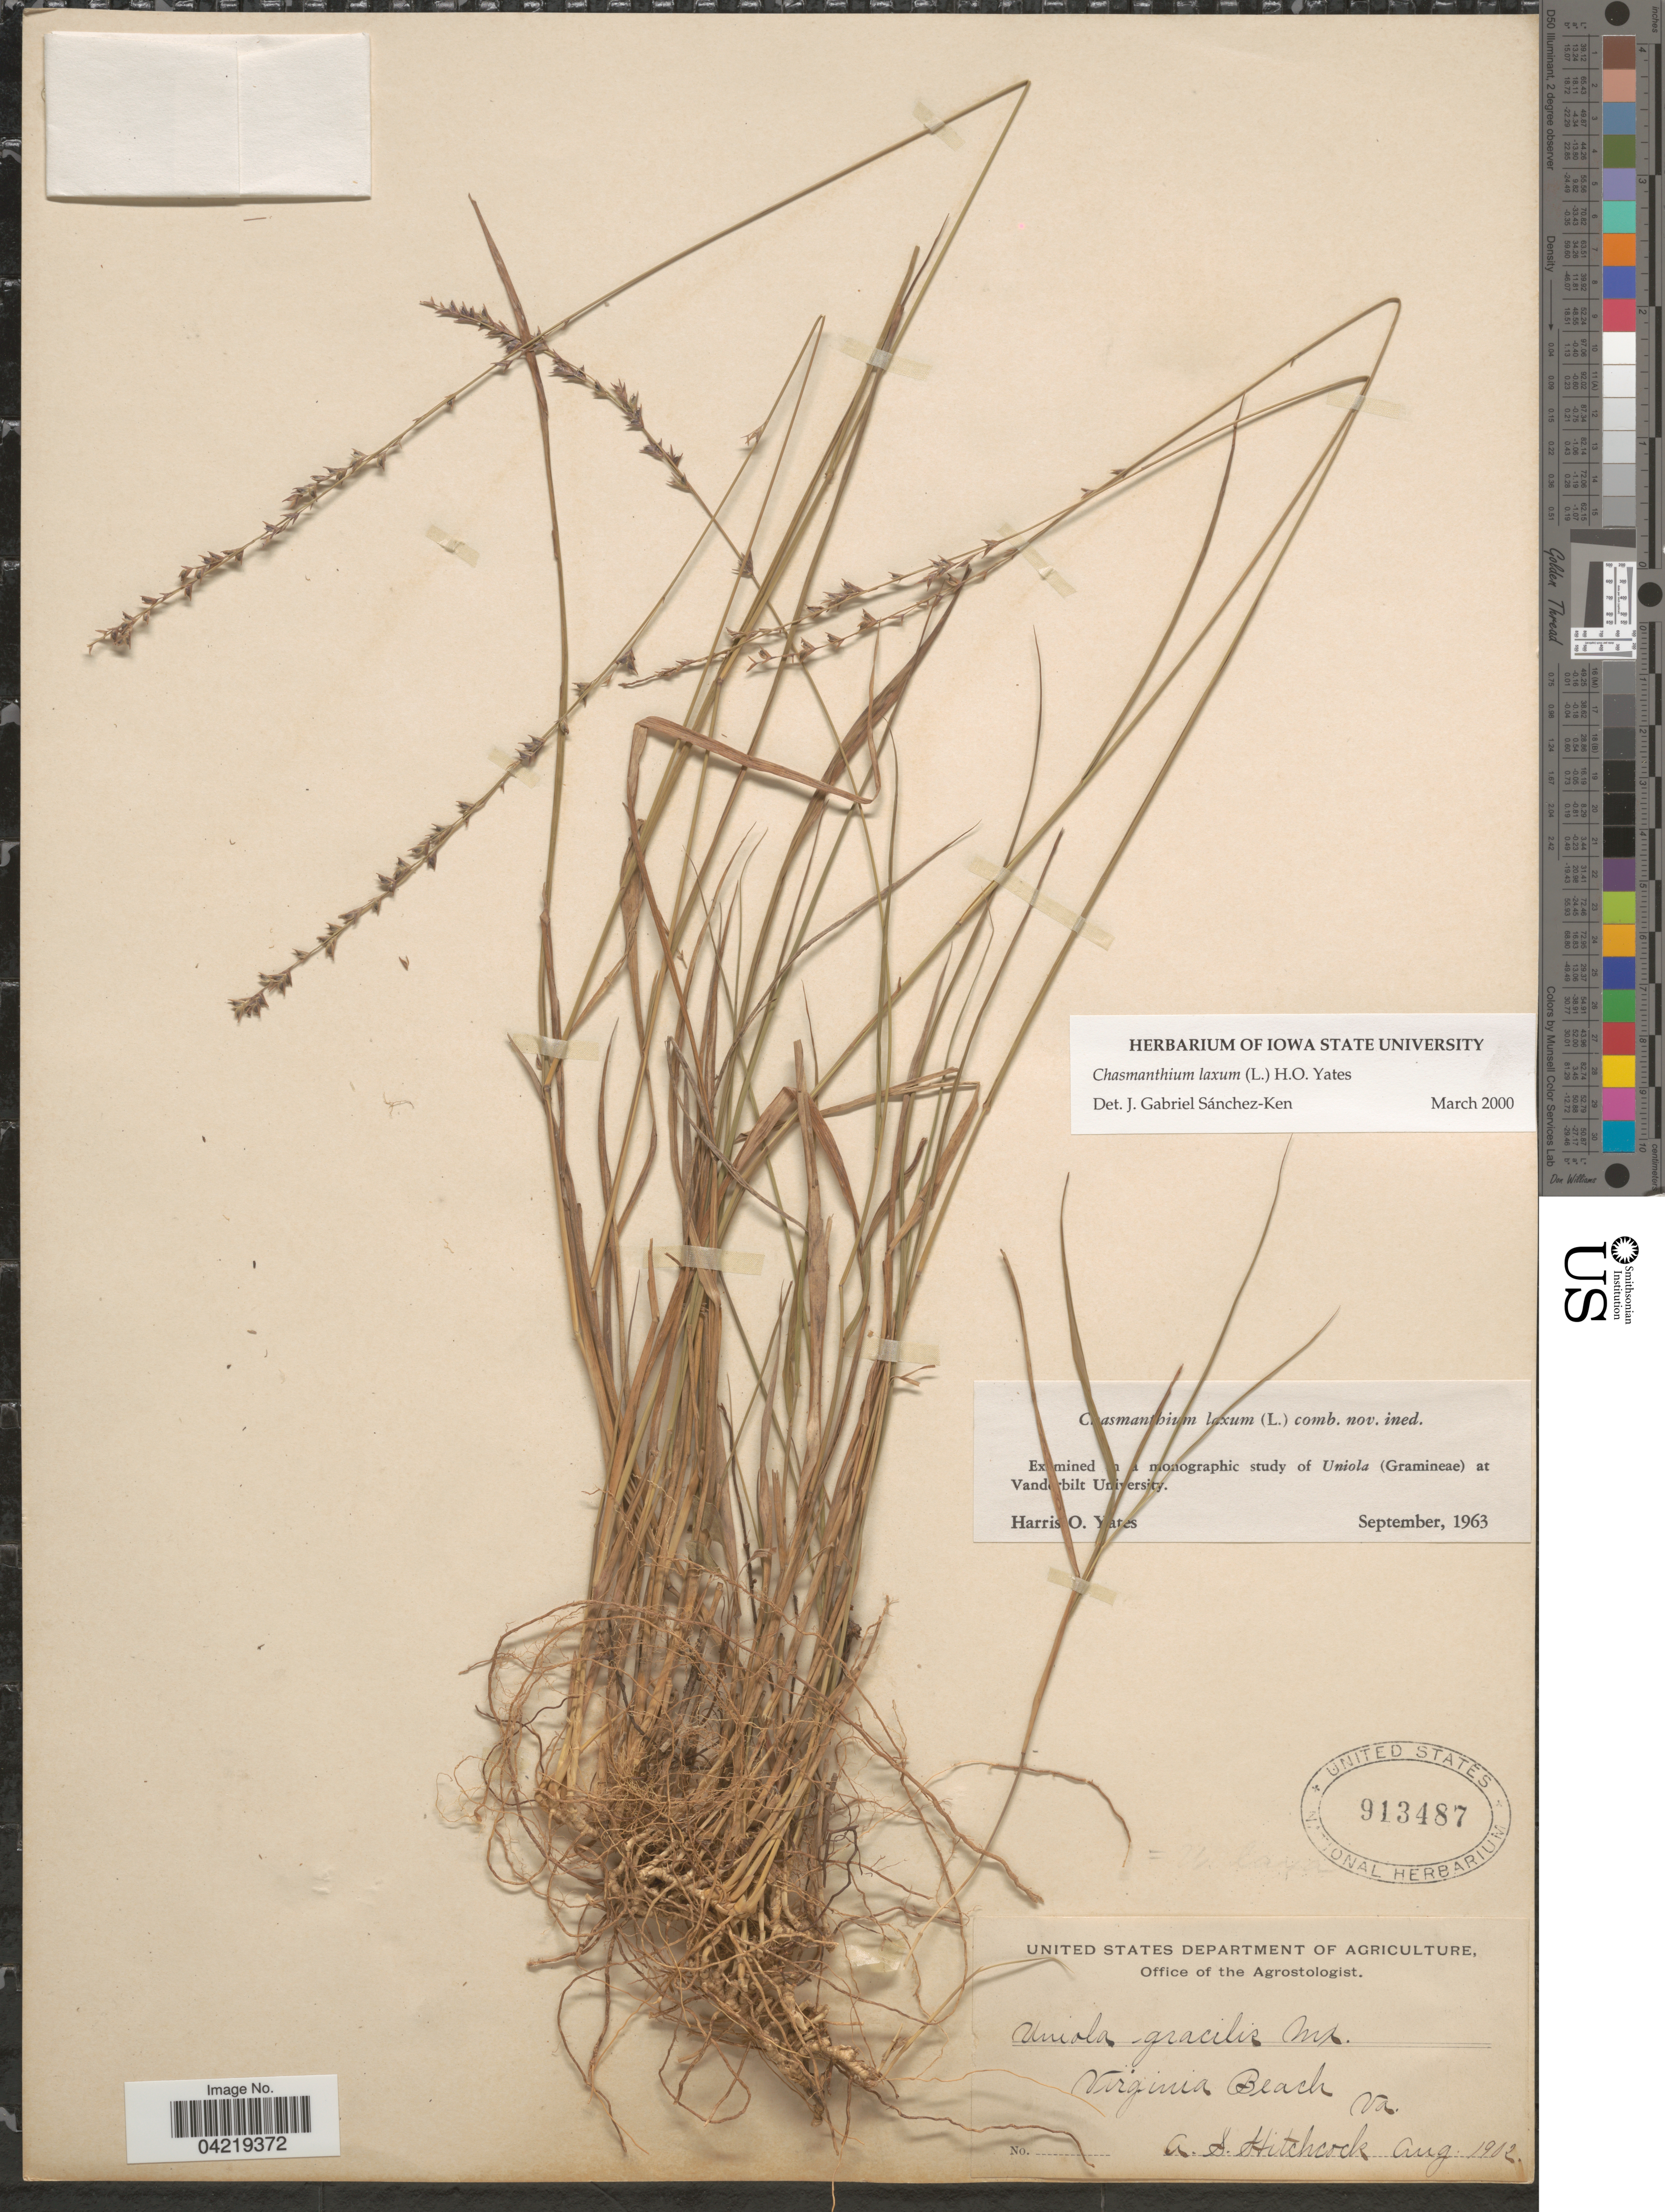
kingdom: Plantae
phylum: Tracheophyta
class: Liliopsida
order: Poales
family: Poaceae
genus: Chasmanthium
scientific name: Chasmanthium laxum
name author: (L.) H.O. Yates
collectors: A. S. Hitchcock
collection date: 1902-08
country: United States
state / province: Virginia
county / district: City of Virginia Beach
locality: Virginia Beach.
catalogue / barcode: US 913487